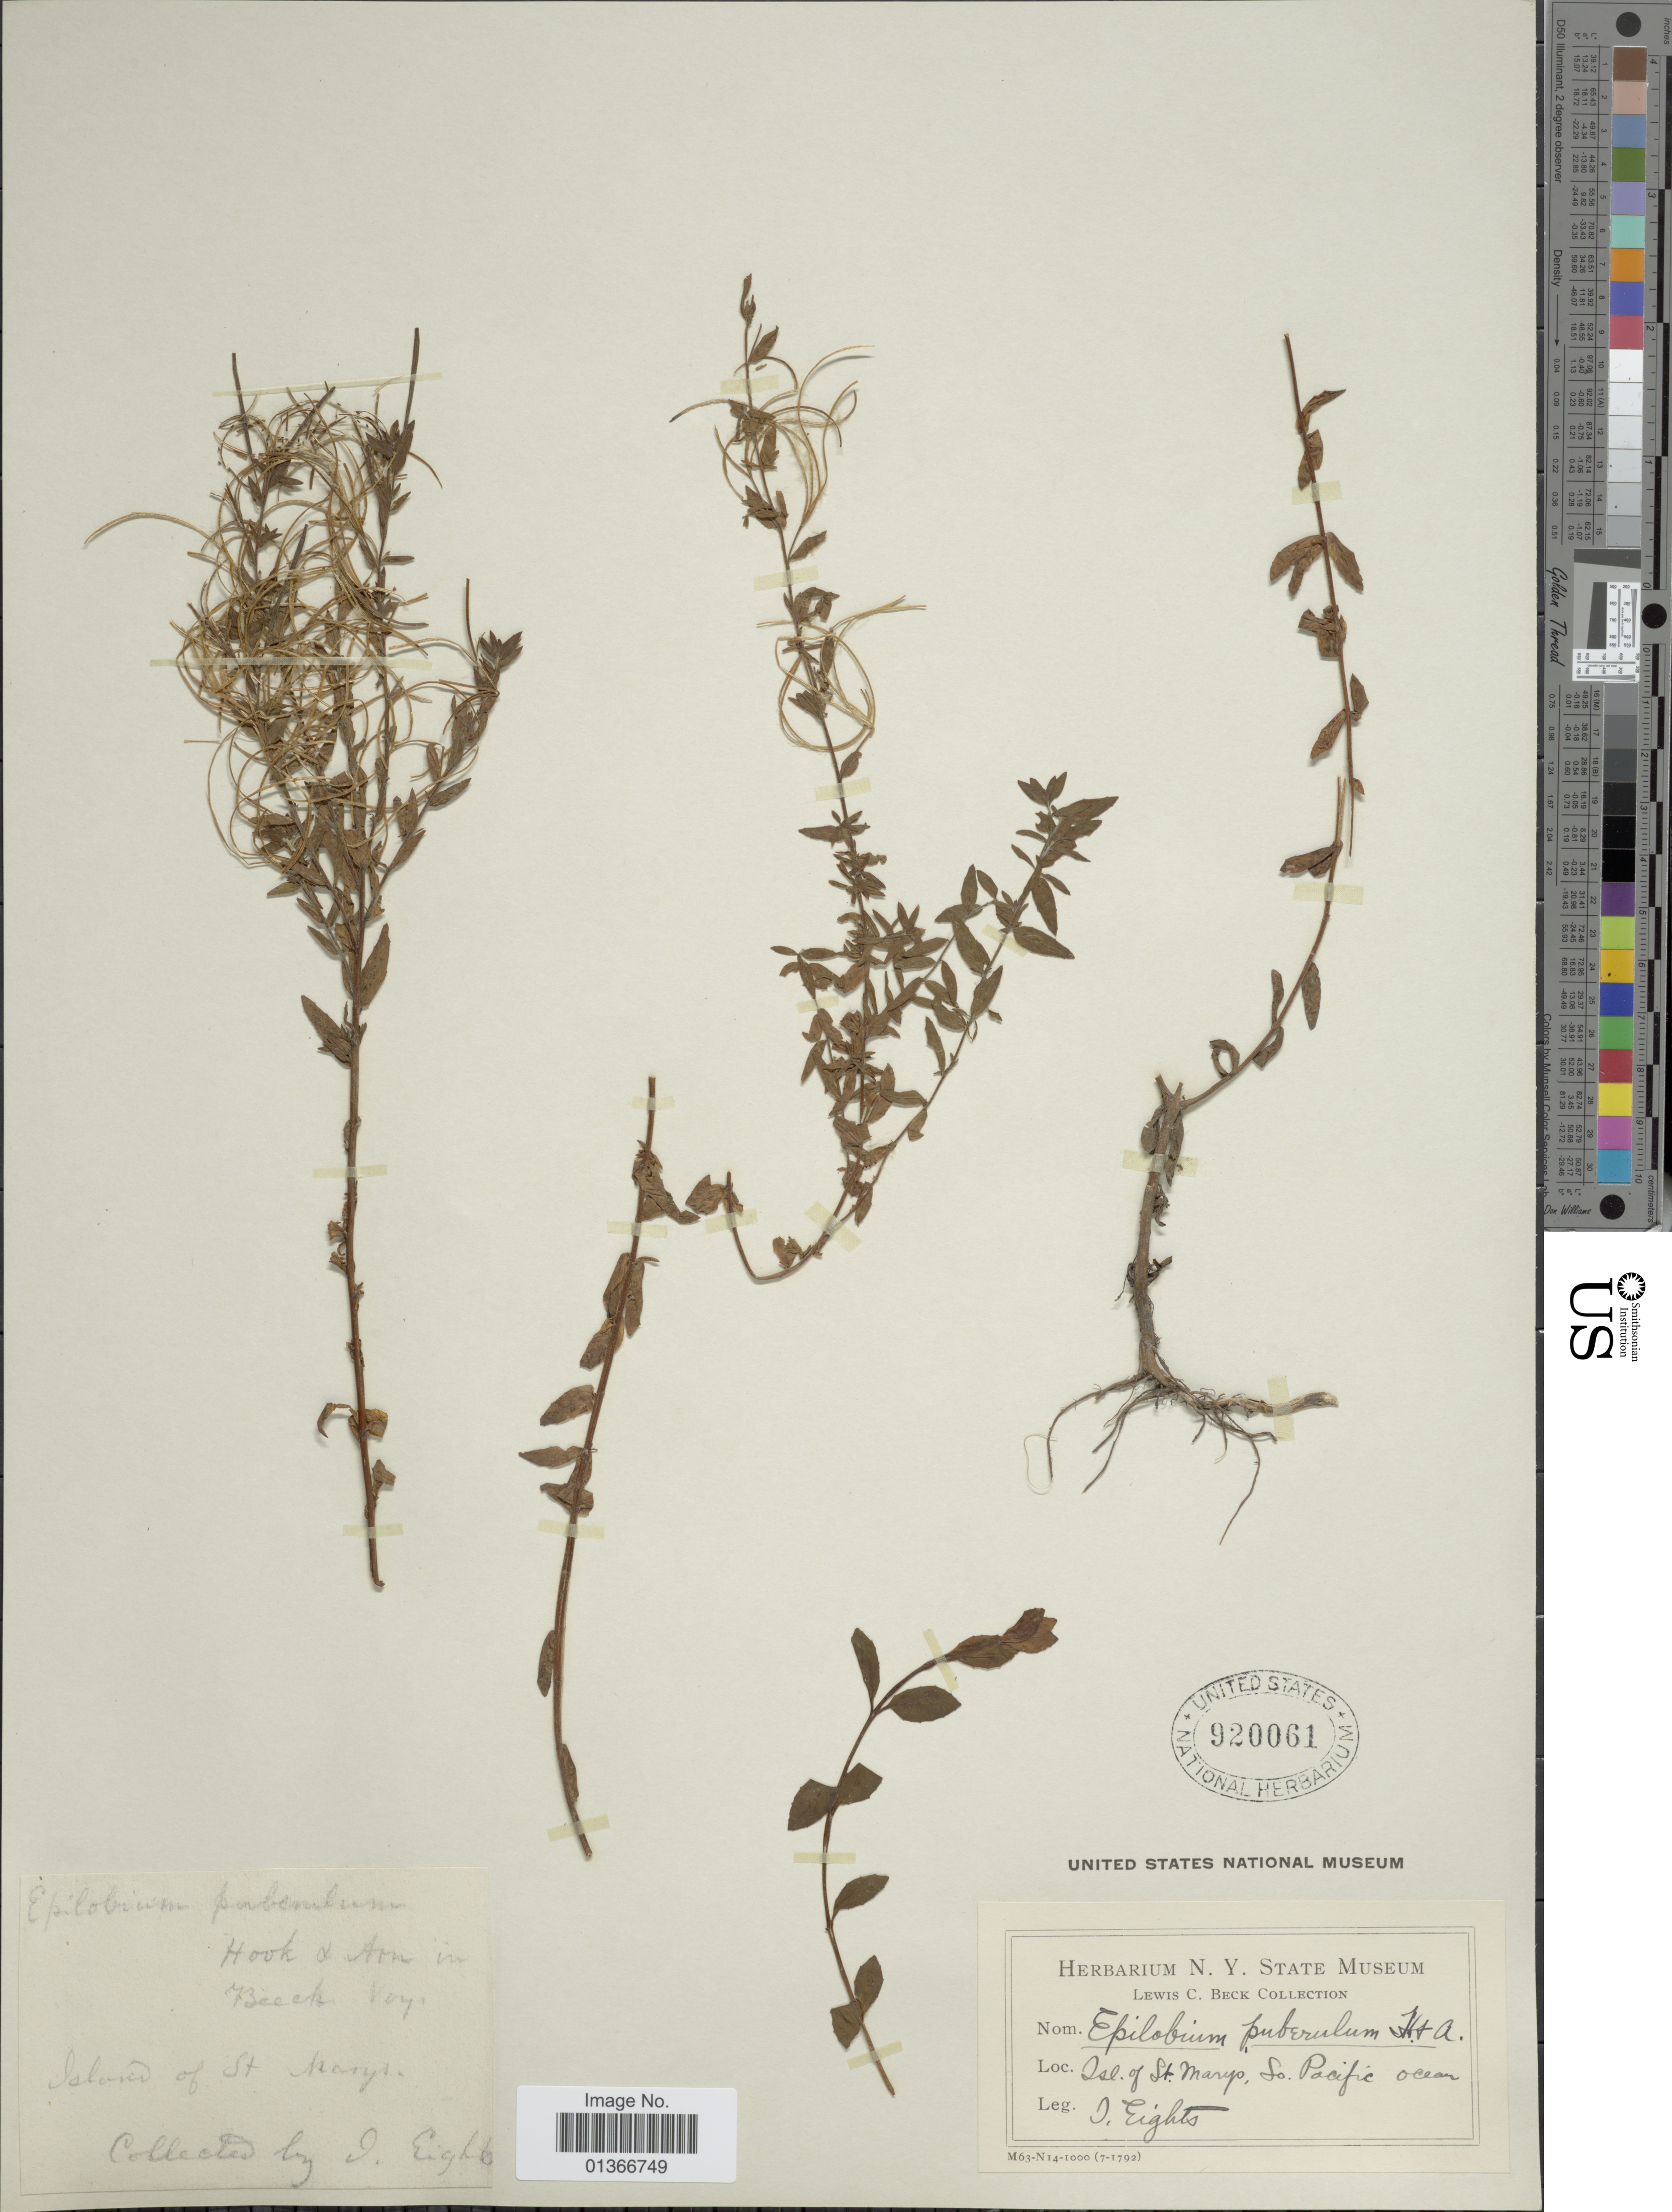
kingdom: Plantae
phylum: Tracheophyta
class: Magnoliopsida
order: Myrtales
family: Onagraceae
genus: Epilobium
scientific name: Epilobium puberulum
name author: Hook. & Arn.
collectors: I. Eights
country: Chile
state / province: Bio-Bío (VIII)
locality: Isl. of St. Mary's, So. Pacific ocean.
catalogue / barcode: US 920061